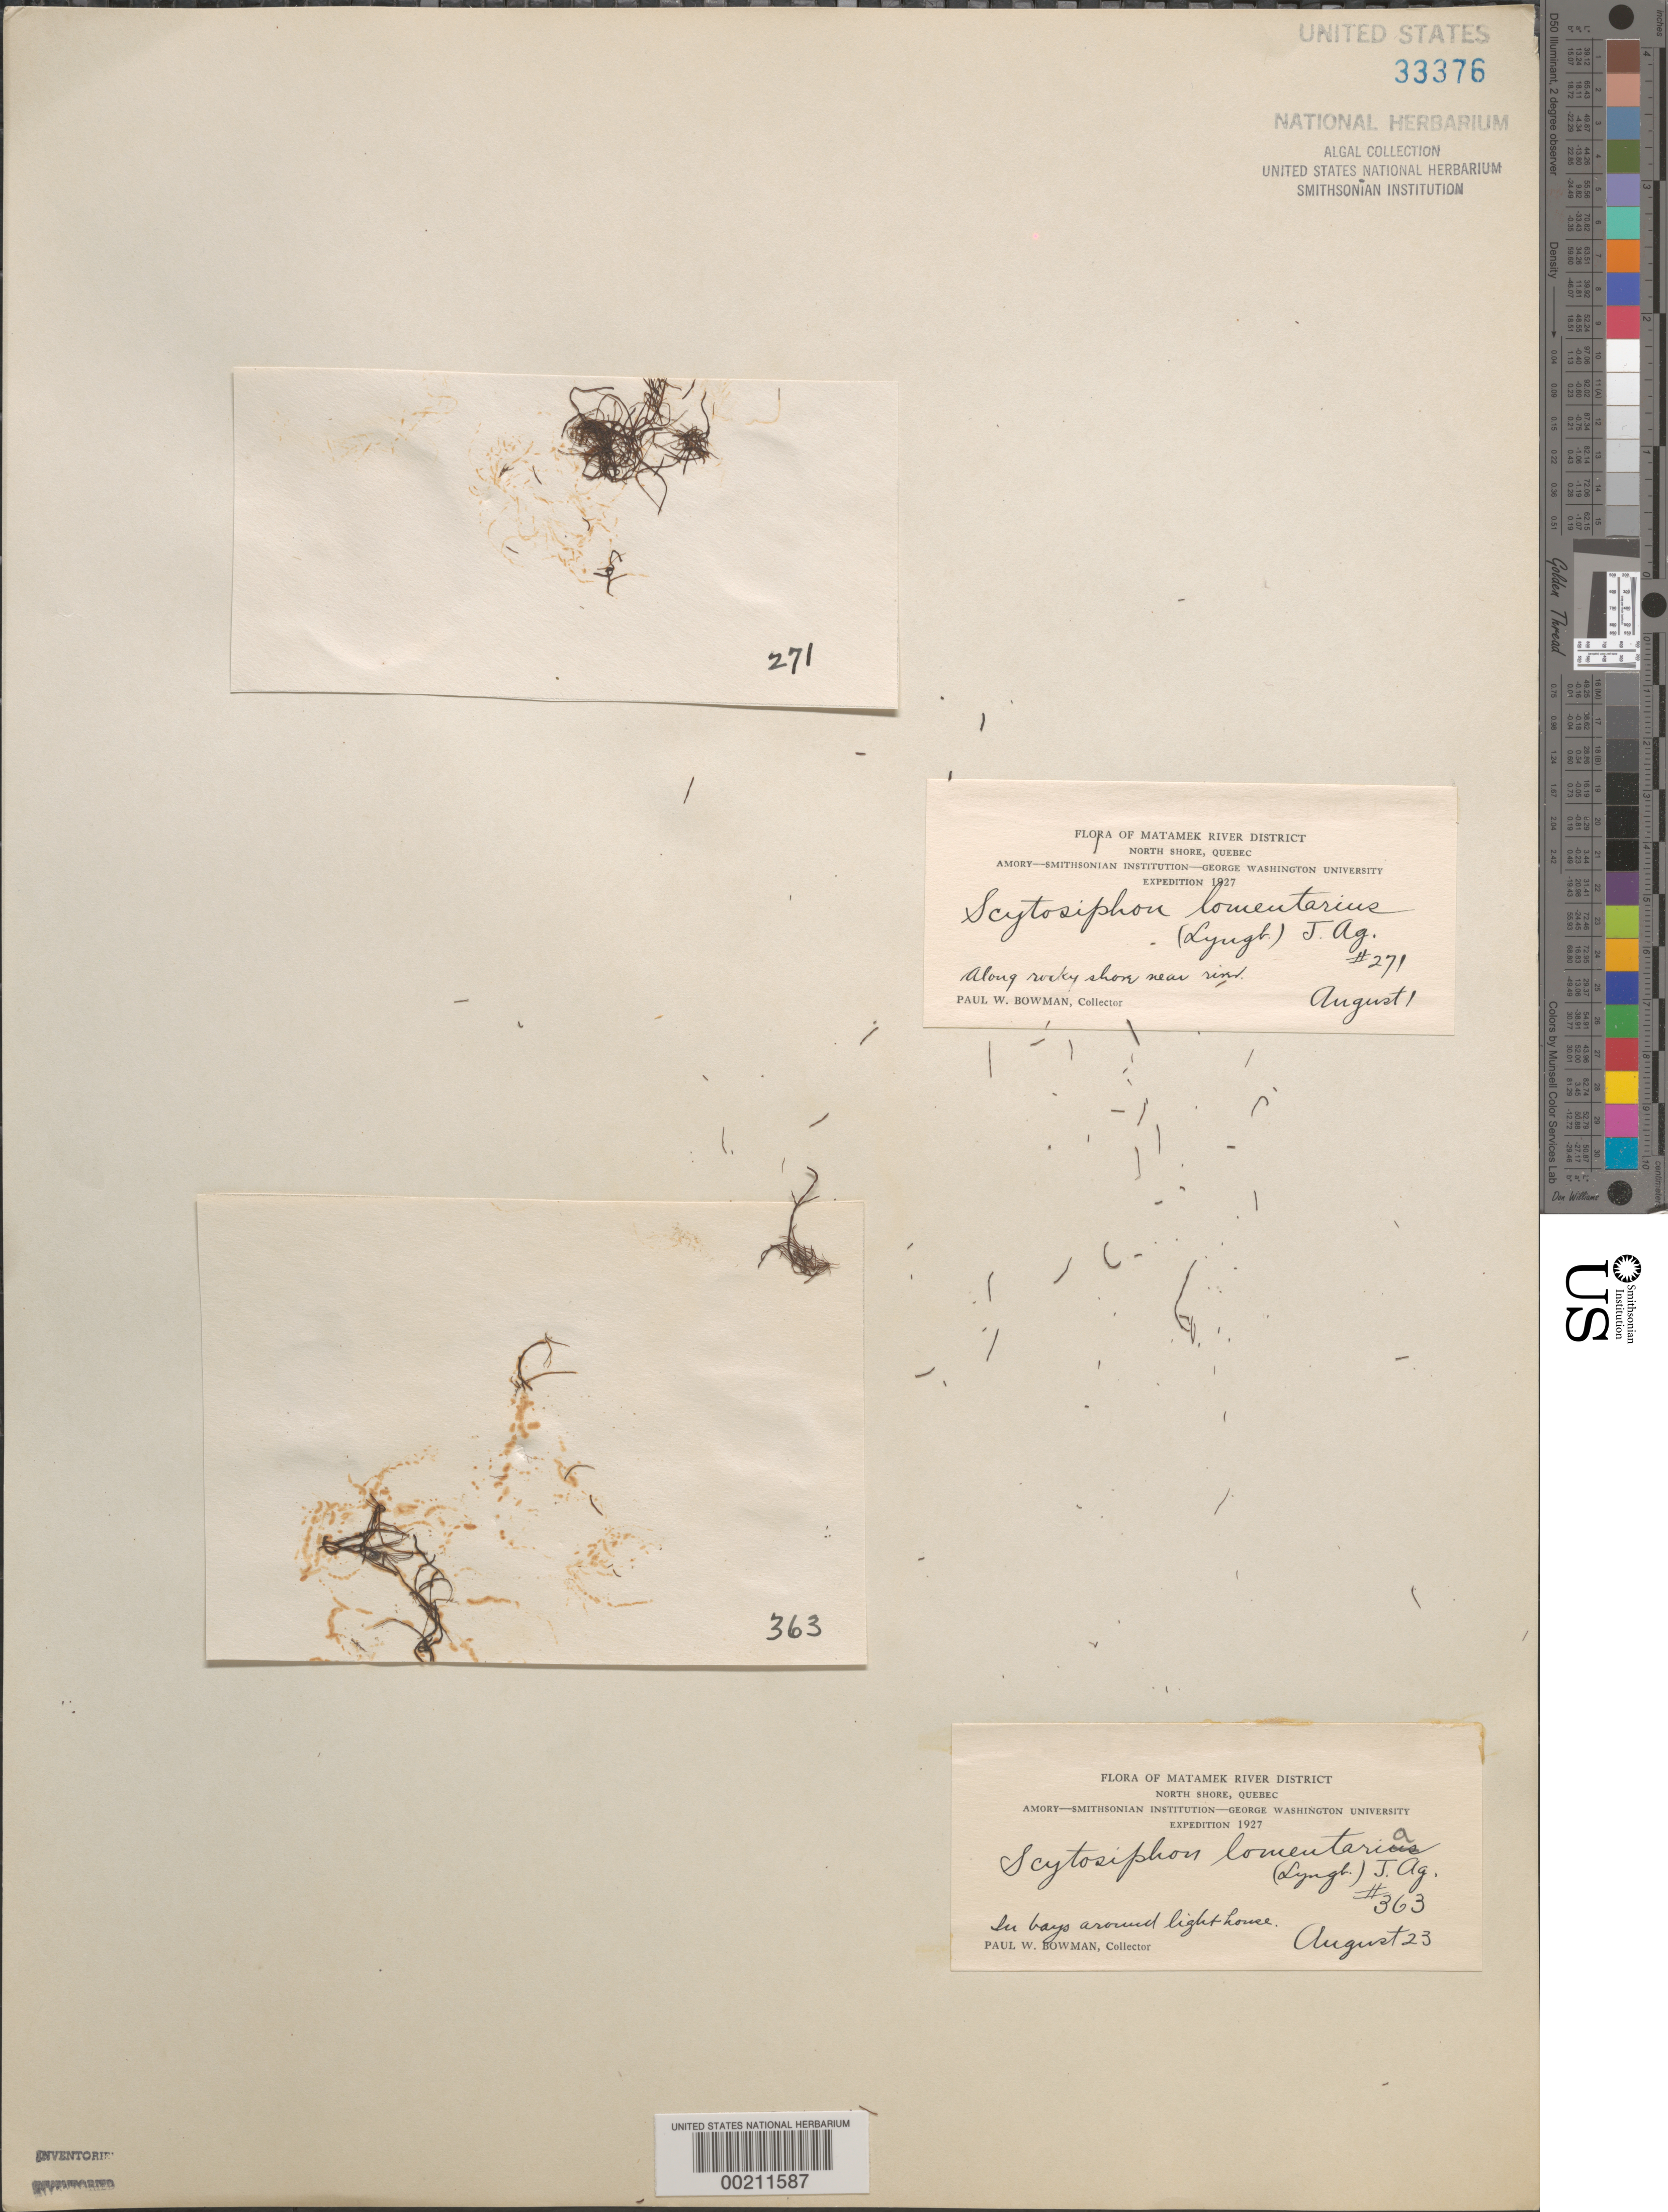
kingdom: Chromista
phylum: Ochrophyta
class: Phaeophyceae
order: Scytosiphonales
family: Scytosiphonaceae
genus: Scytosiphon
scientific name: Scytosiphon lomentaria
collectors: P. Bowman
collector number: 271 & 363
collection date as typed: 01 Aug 1927 and 23 Aug 1927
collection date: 1927-08-01,1927-08-23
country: Canada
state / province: Quebec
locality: Matamek River District, north shore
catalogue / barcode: US 33376